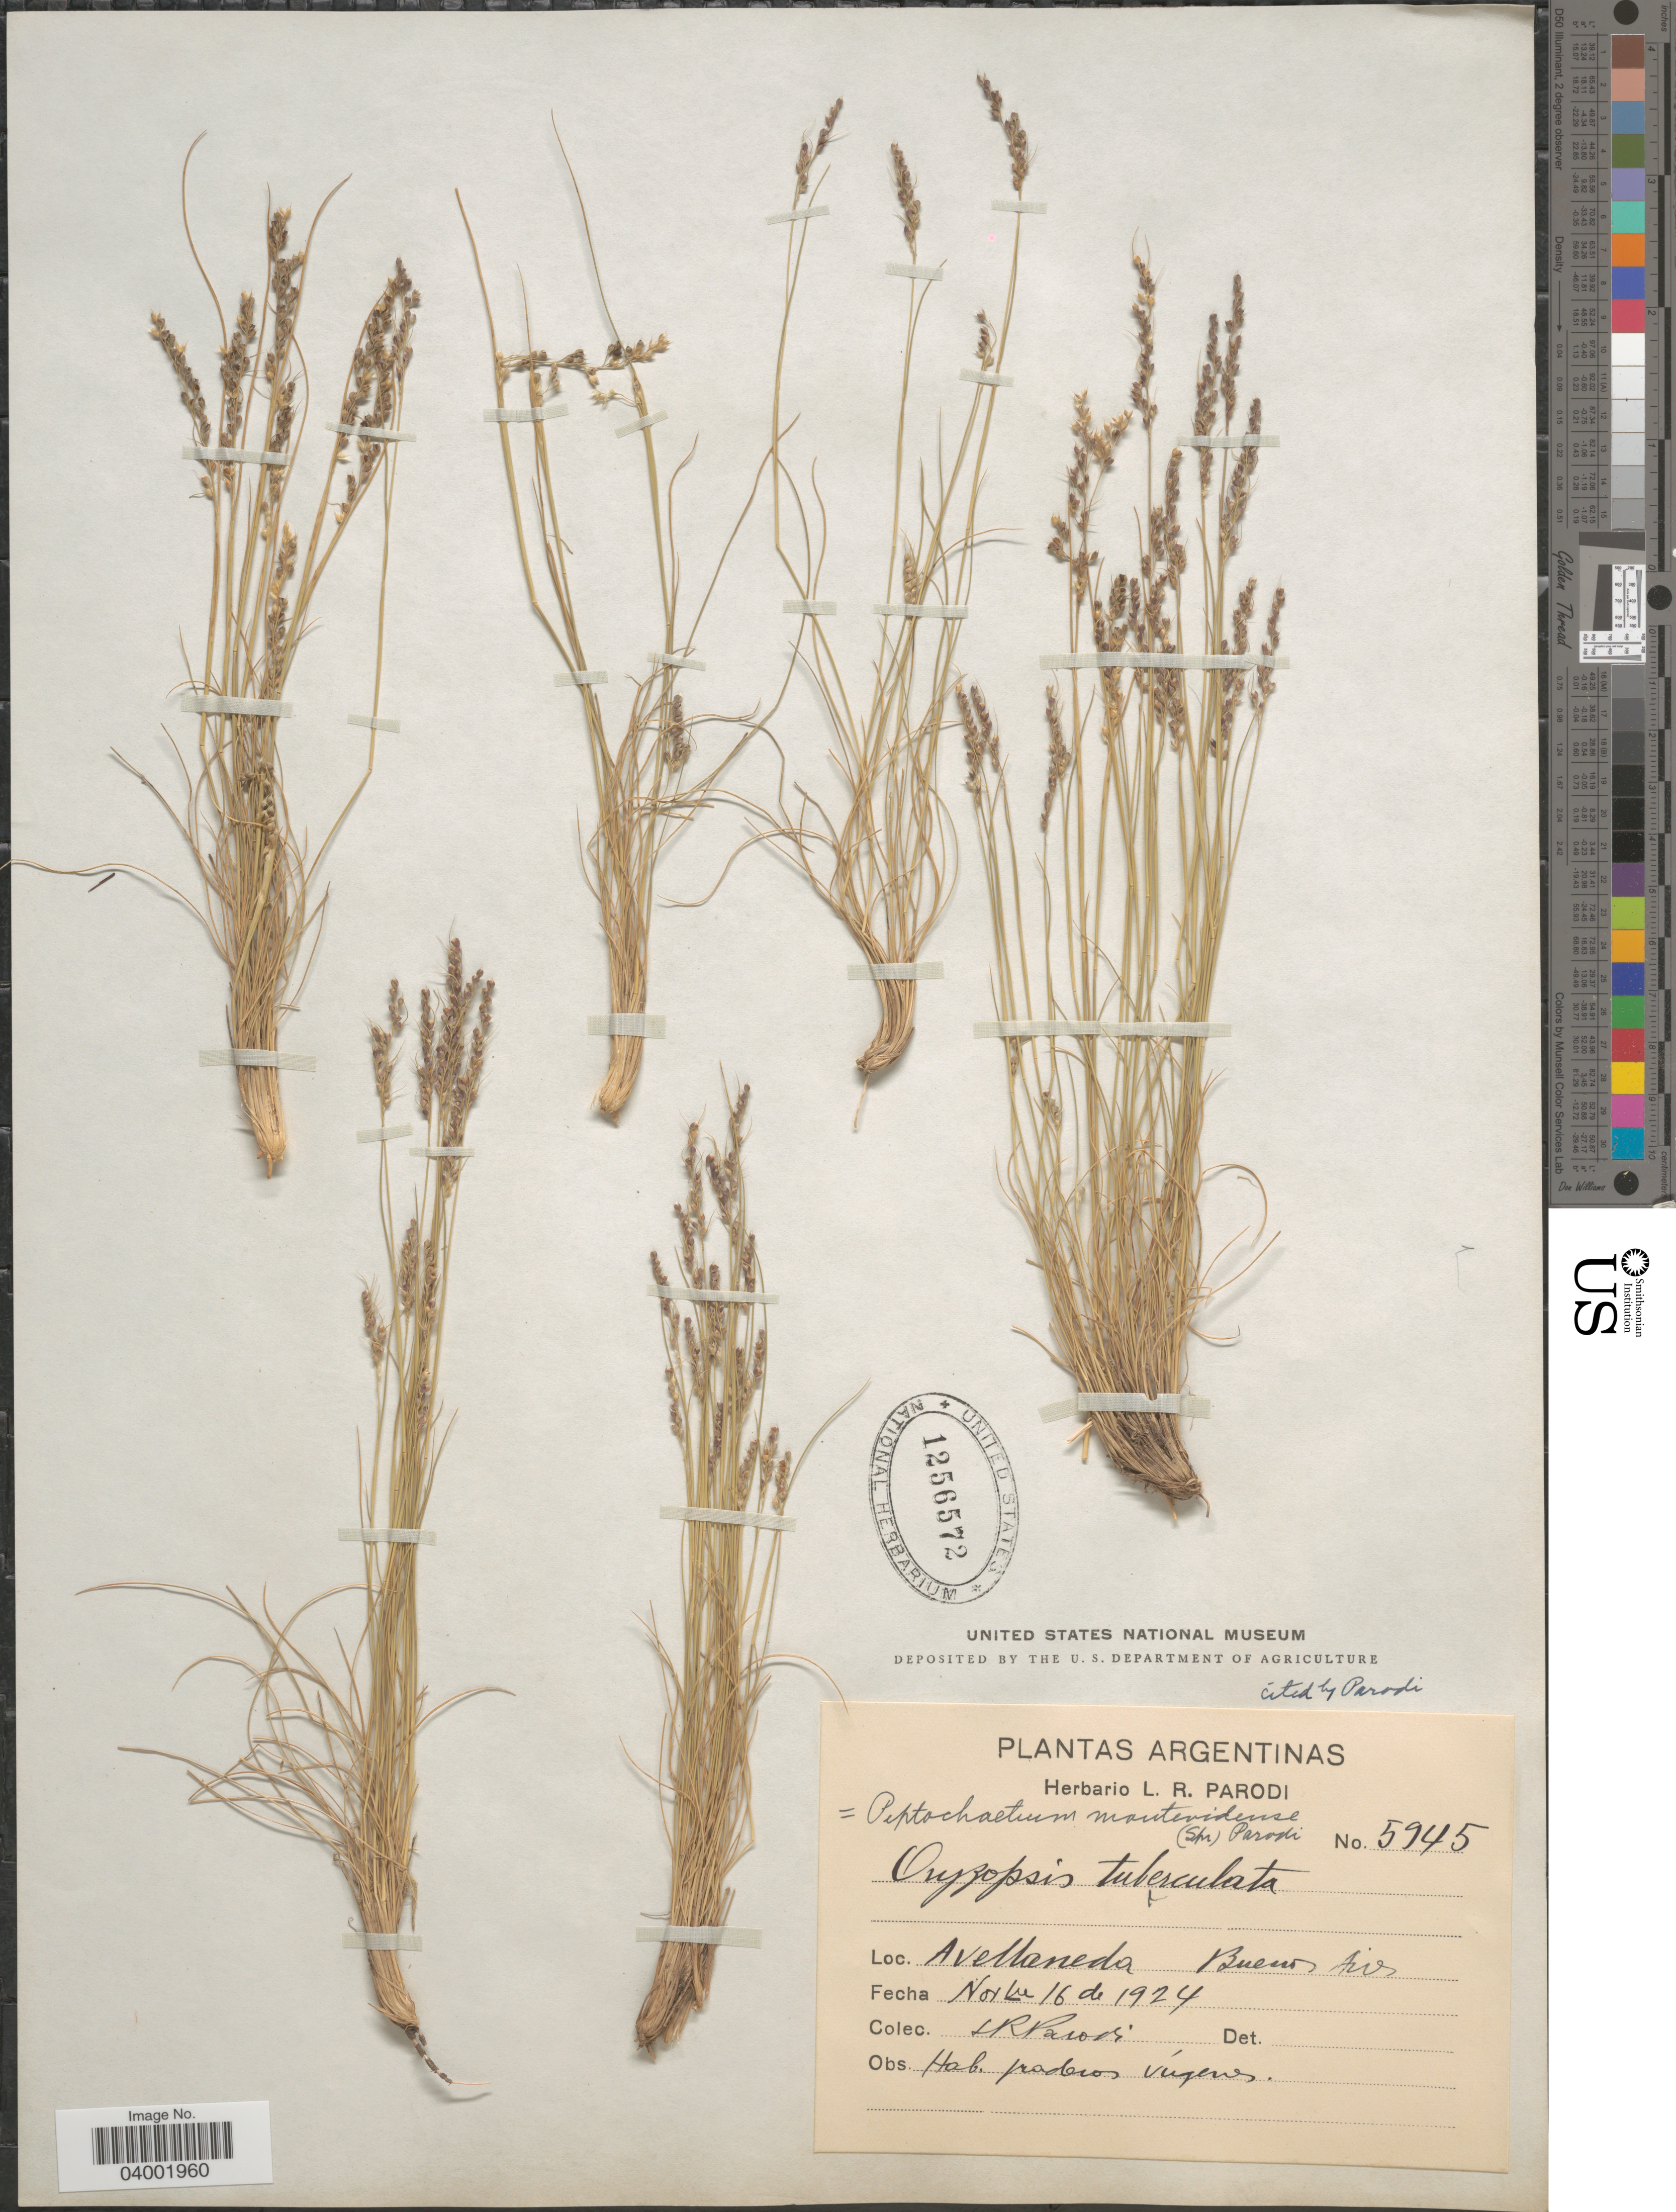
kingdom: Plantae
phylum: Tracheophyta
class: Liliopsida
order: Poales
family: Poaceae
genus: Piptochaetium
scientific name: Piptochaetium montevidense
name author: (Spreng.) Parodi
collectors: L. R. Parodi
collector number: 5945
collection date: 1924-11-16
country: Argentina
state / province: Buenos Aires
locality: Avellaneda.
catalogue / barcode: US 1256572